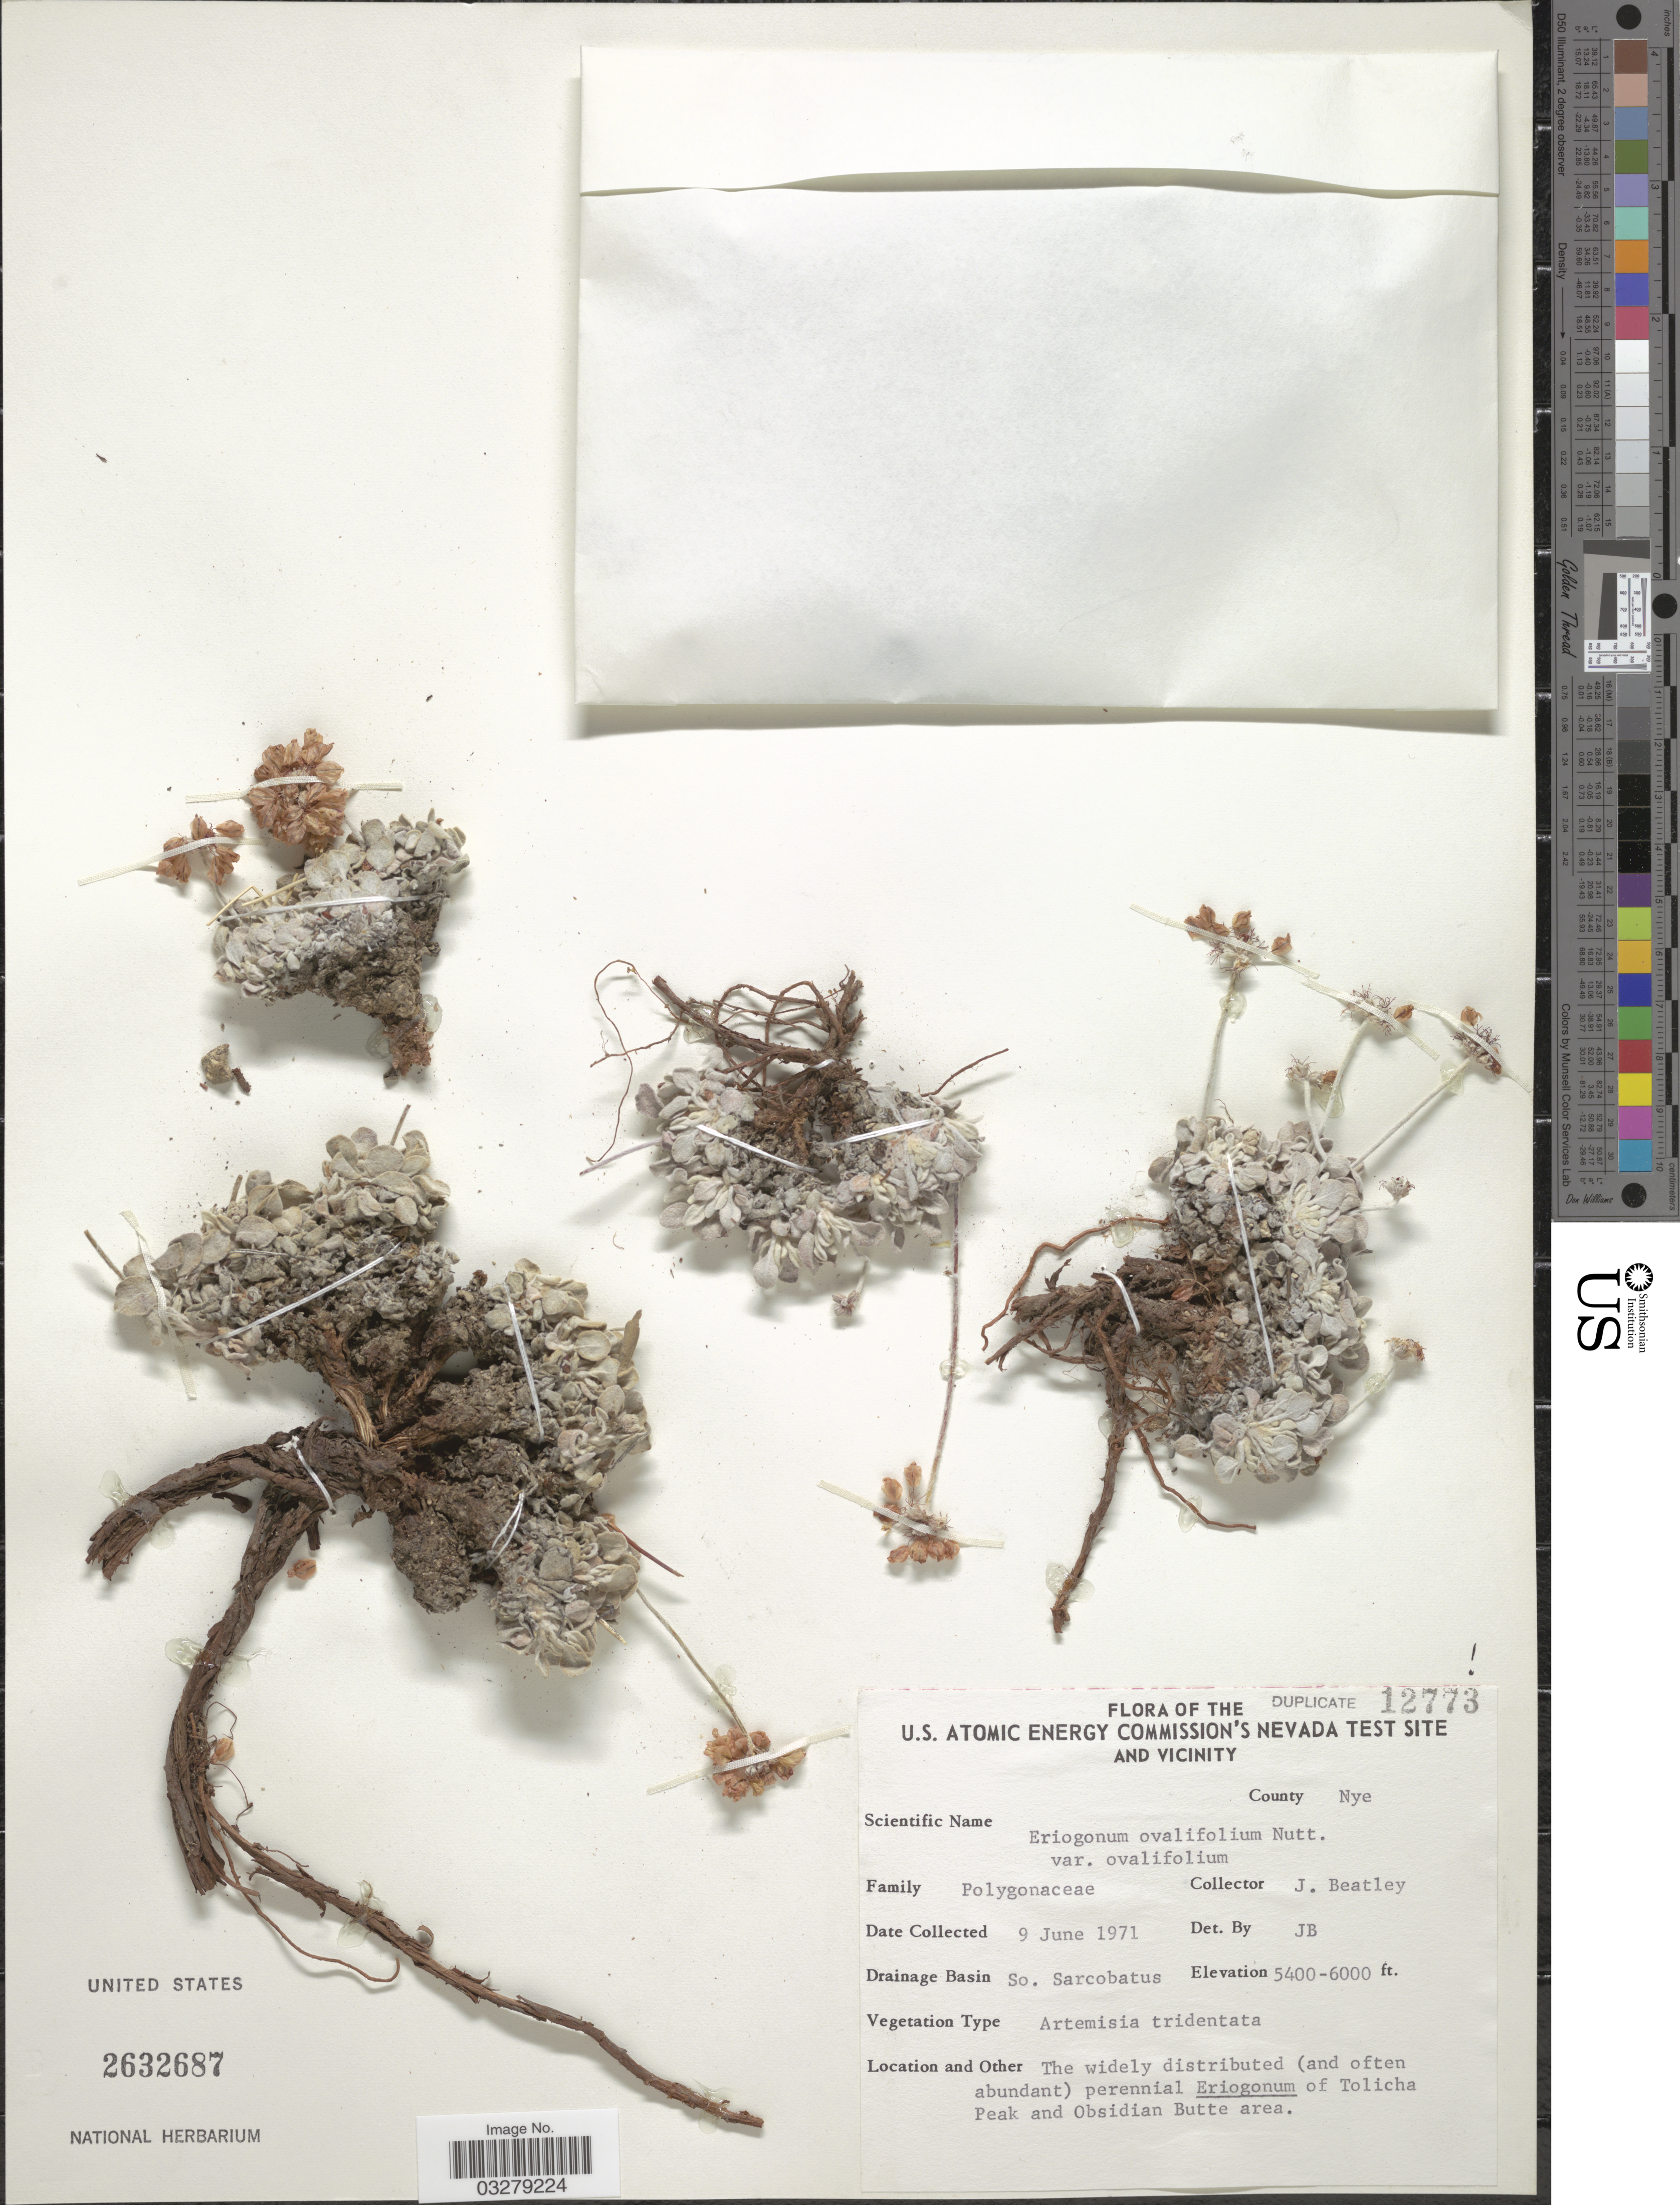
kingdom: Plantae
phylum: Tracheophyta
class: Magnoliopsida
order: Caryophyllales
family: Polygonaceae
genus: Eriogonum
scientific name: Eriogonum ovalifolium var. ovalifolium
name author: Nutt.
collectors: J. C. Beatley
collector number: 12773?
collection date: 1971-06-09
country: United States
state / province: Nevada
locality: U.S. Atomic Energy Commission's Nevada Test Site and vicinity. County Nye. Drainage Basin So. Sarcobatus. Tolicha Peak and Obsidian Butte area.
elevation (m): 1646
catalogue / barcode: US 2632687